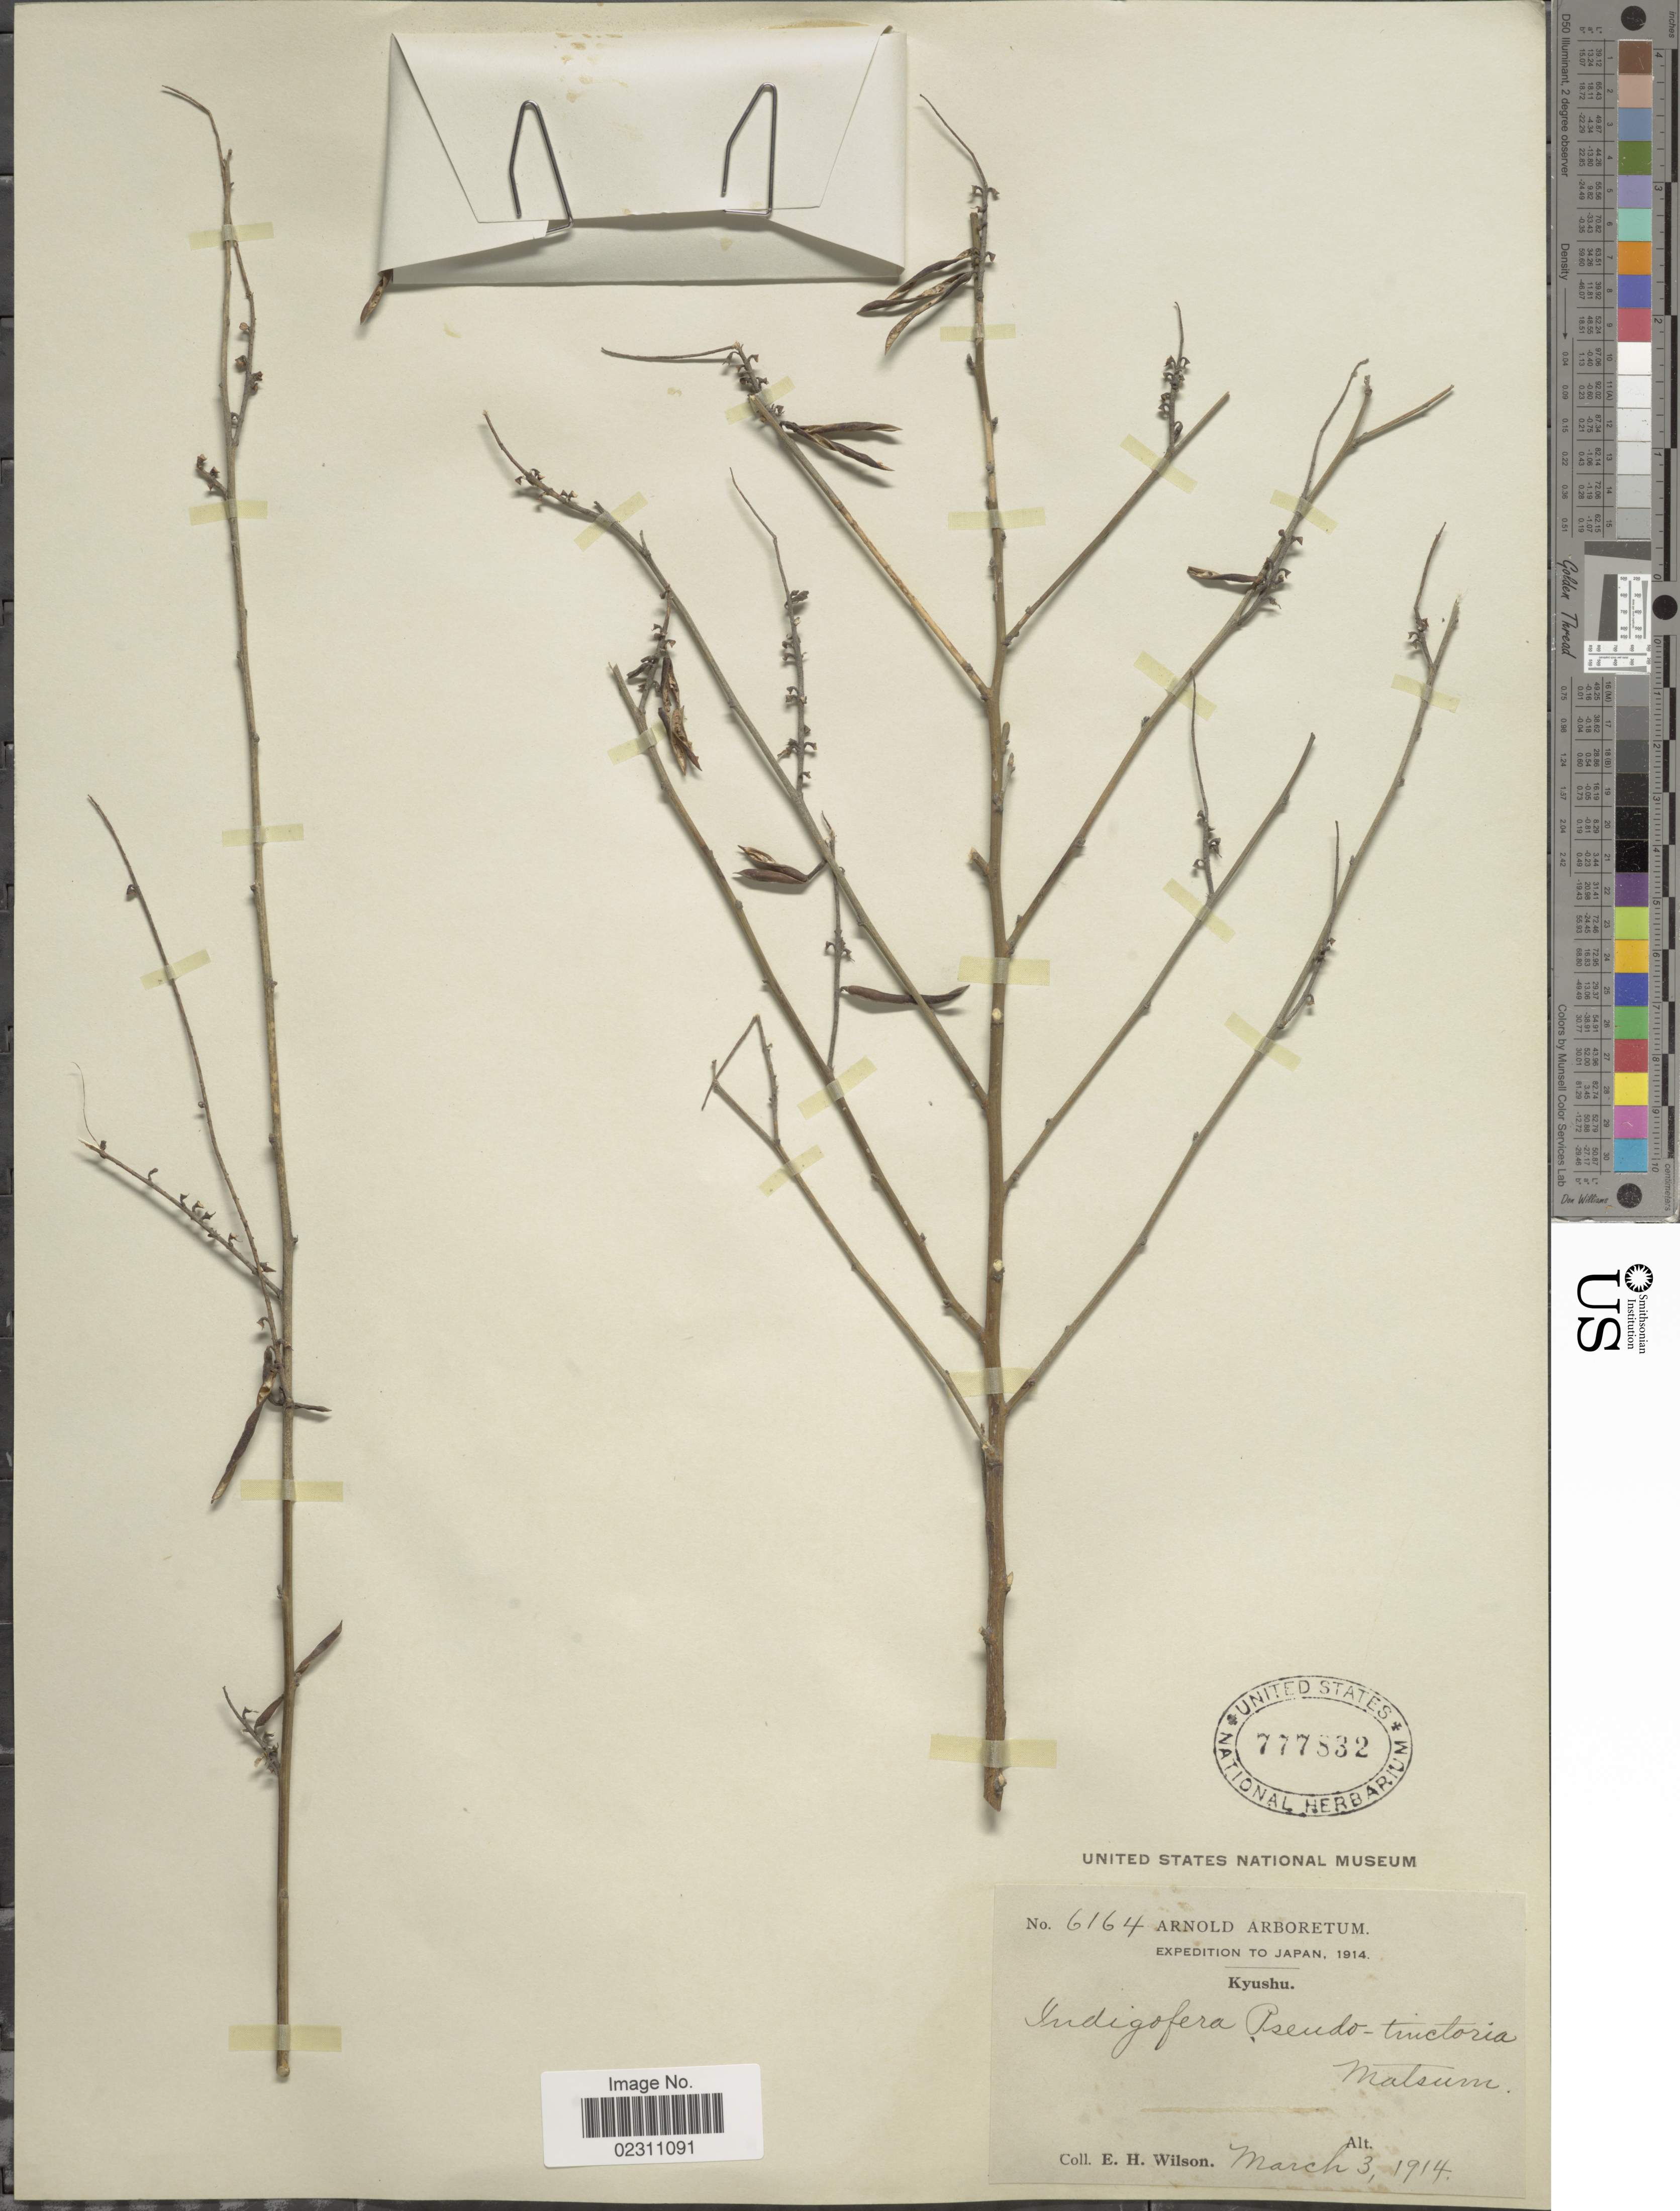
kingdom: Plantae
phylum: Tracheophyta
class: Magnoliopsida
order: Fabales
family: Fabaceae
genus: Indigofera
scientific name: Indigofera pseudotinctoria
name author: Matsum.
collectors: E. Wilson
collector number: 6164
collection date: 1914-03-03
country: Japan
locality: Kyushu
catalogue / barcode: US 777832